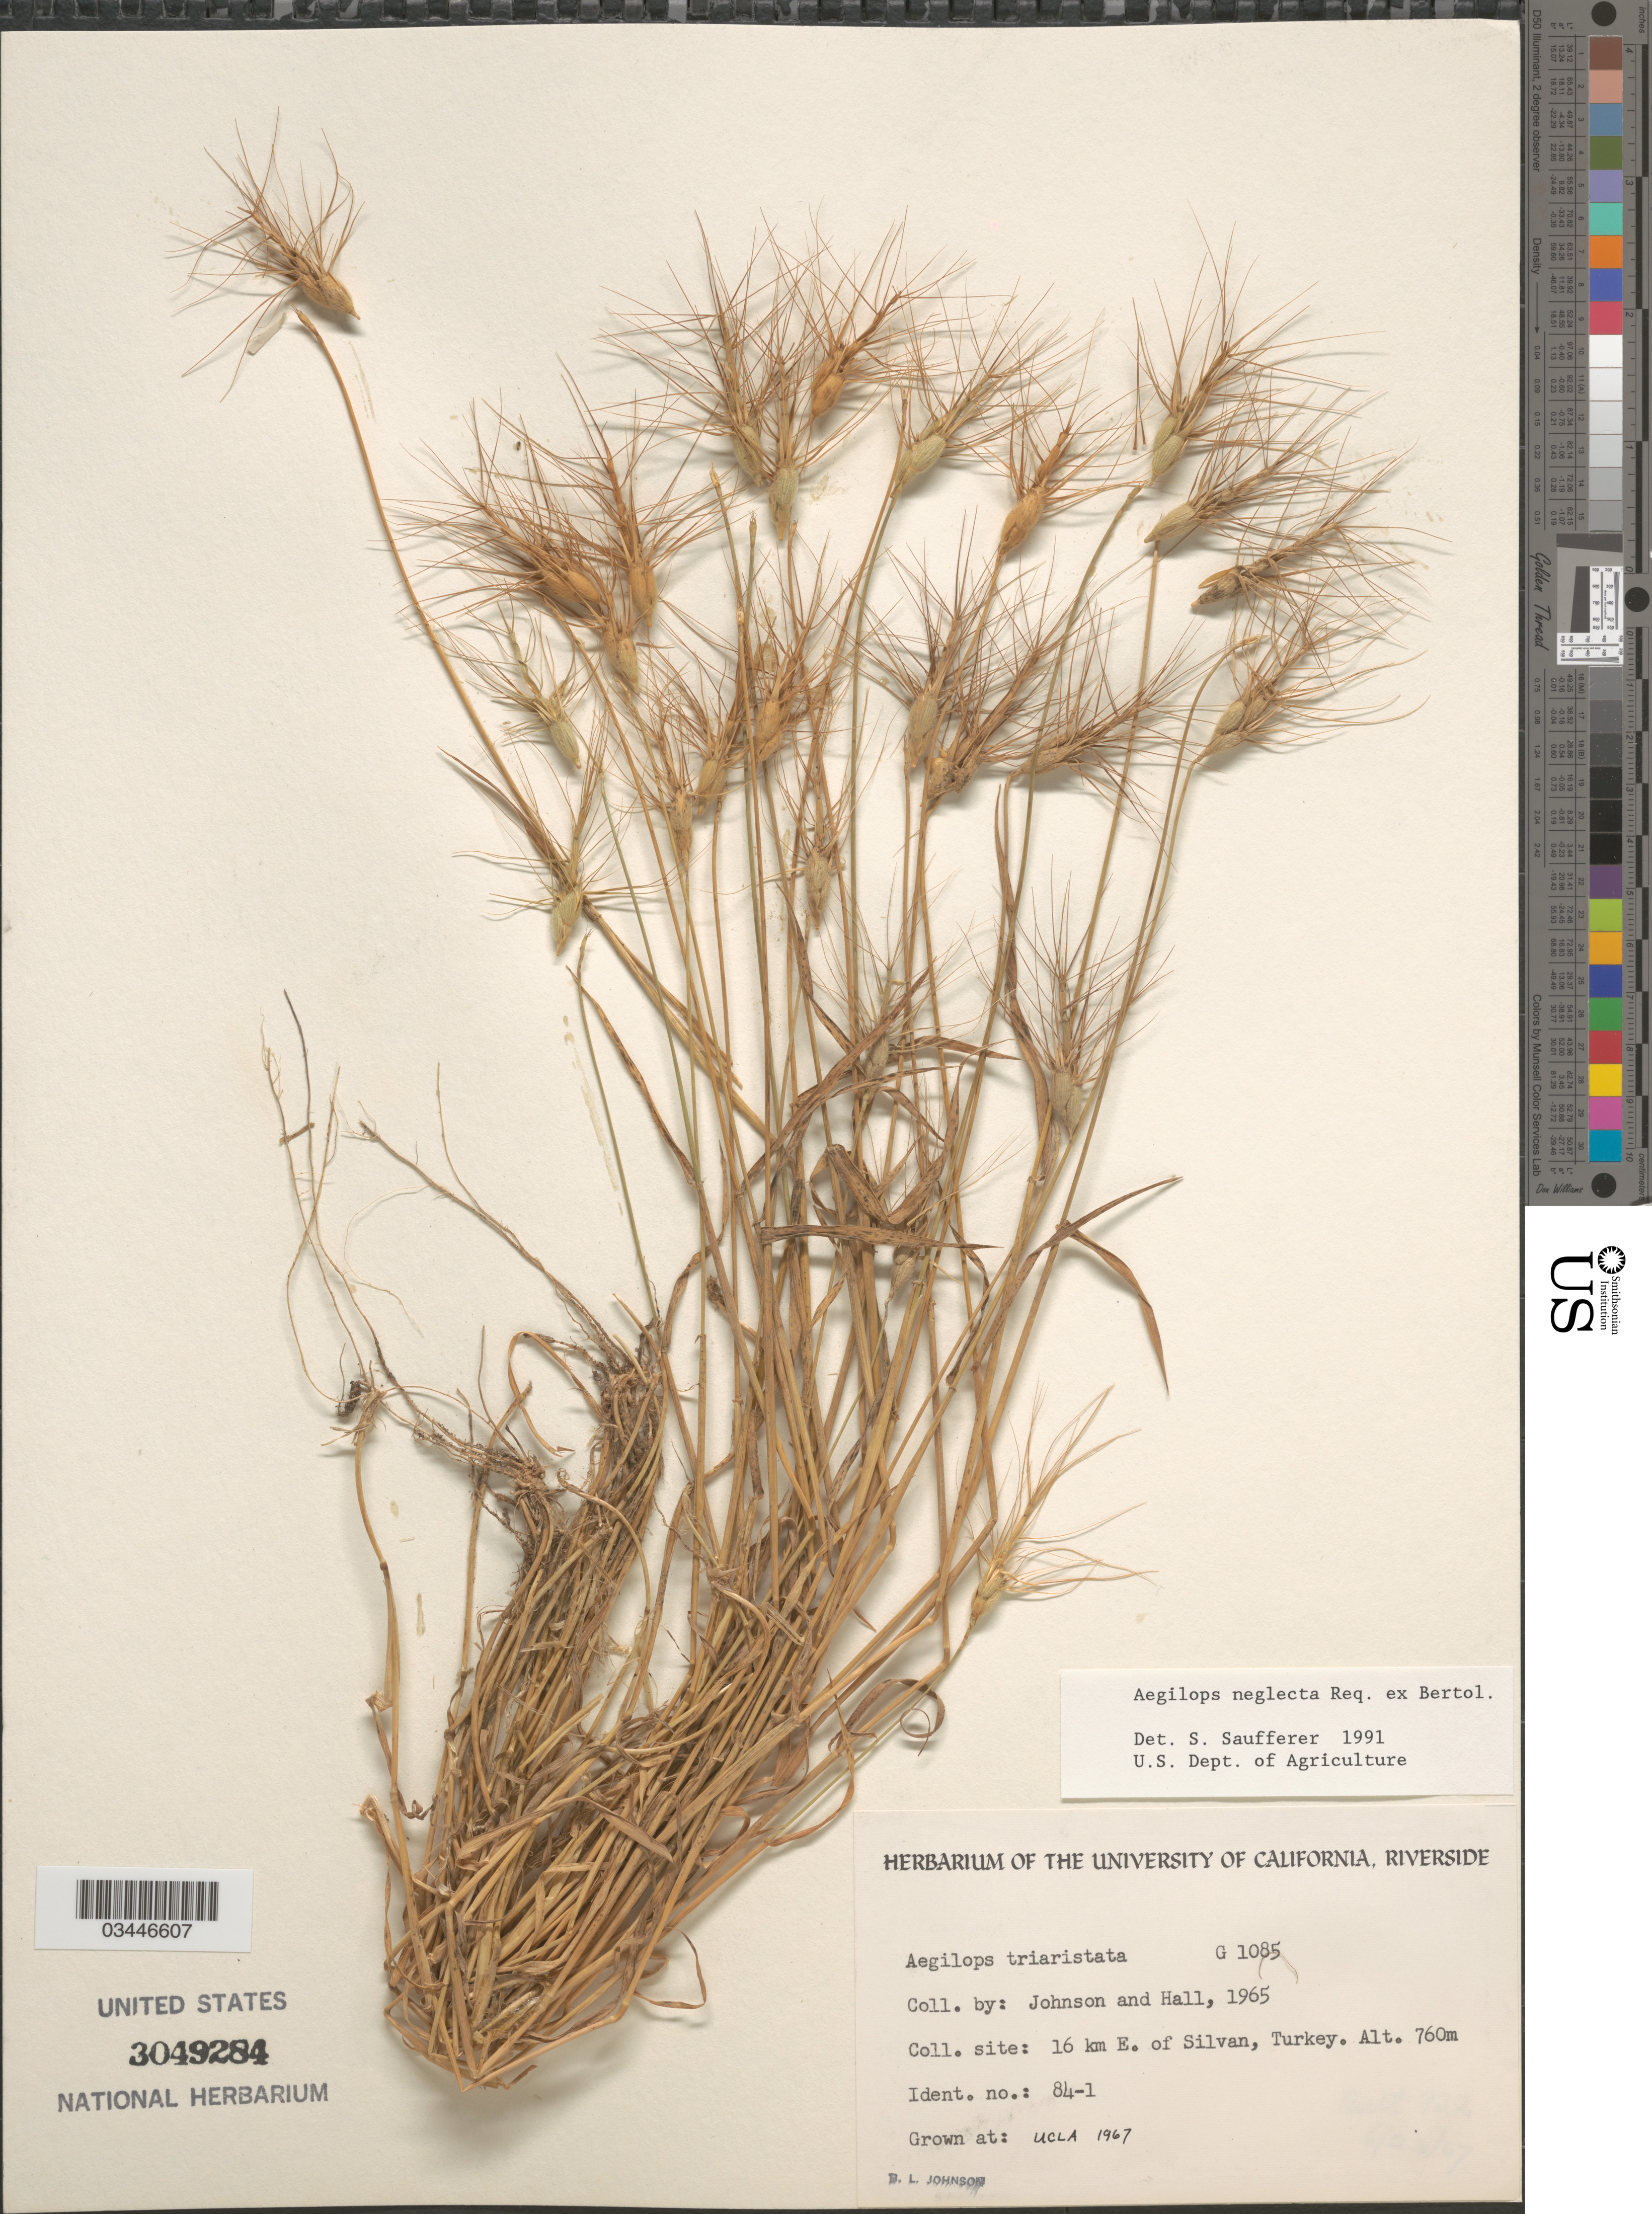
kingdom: Plantae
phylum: Tracheophyta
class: Liliopsida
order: Poales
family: Poaceae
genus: Aegilops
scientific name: Aegilops neglecta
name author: Req. ex Bertol.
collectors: B. Johnson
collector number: G1085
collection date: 1967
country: United States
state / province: California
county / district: Los Angeles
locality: UCLA.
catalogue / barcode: US 3049284